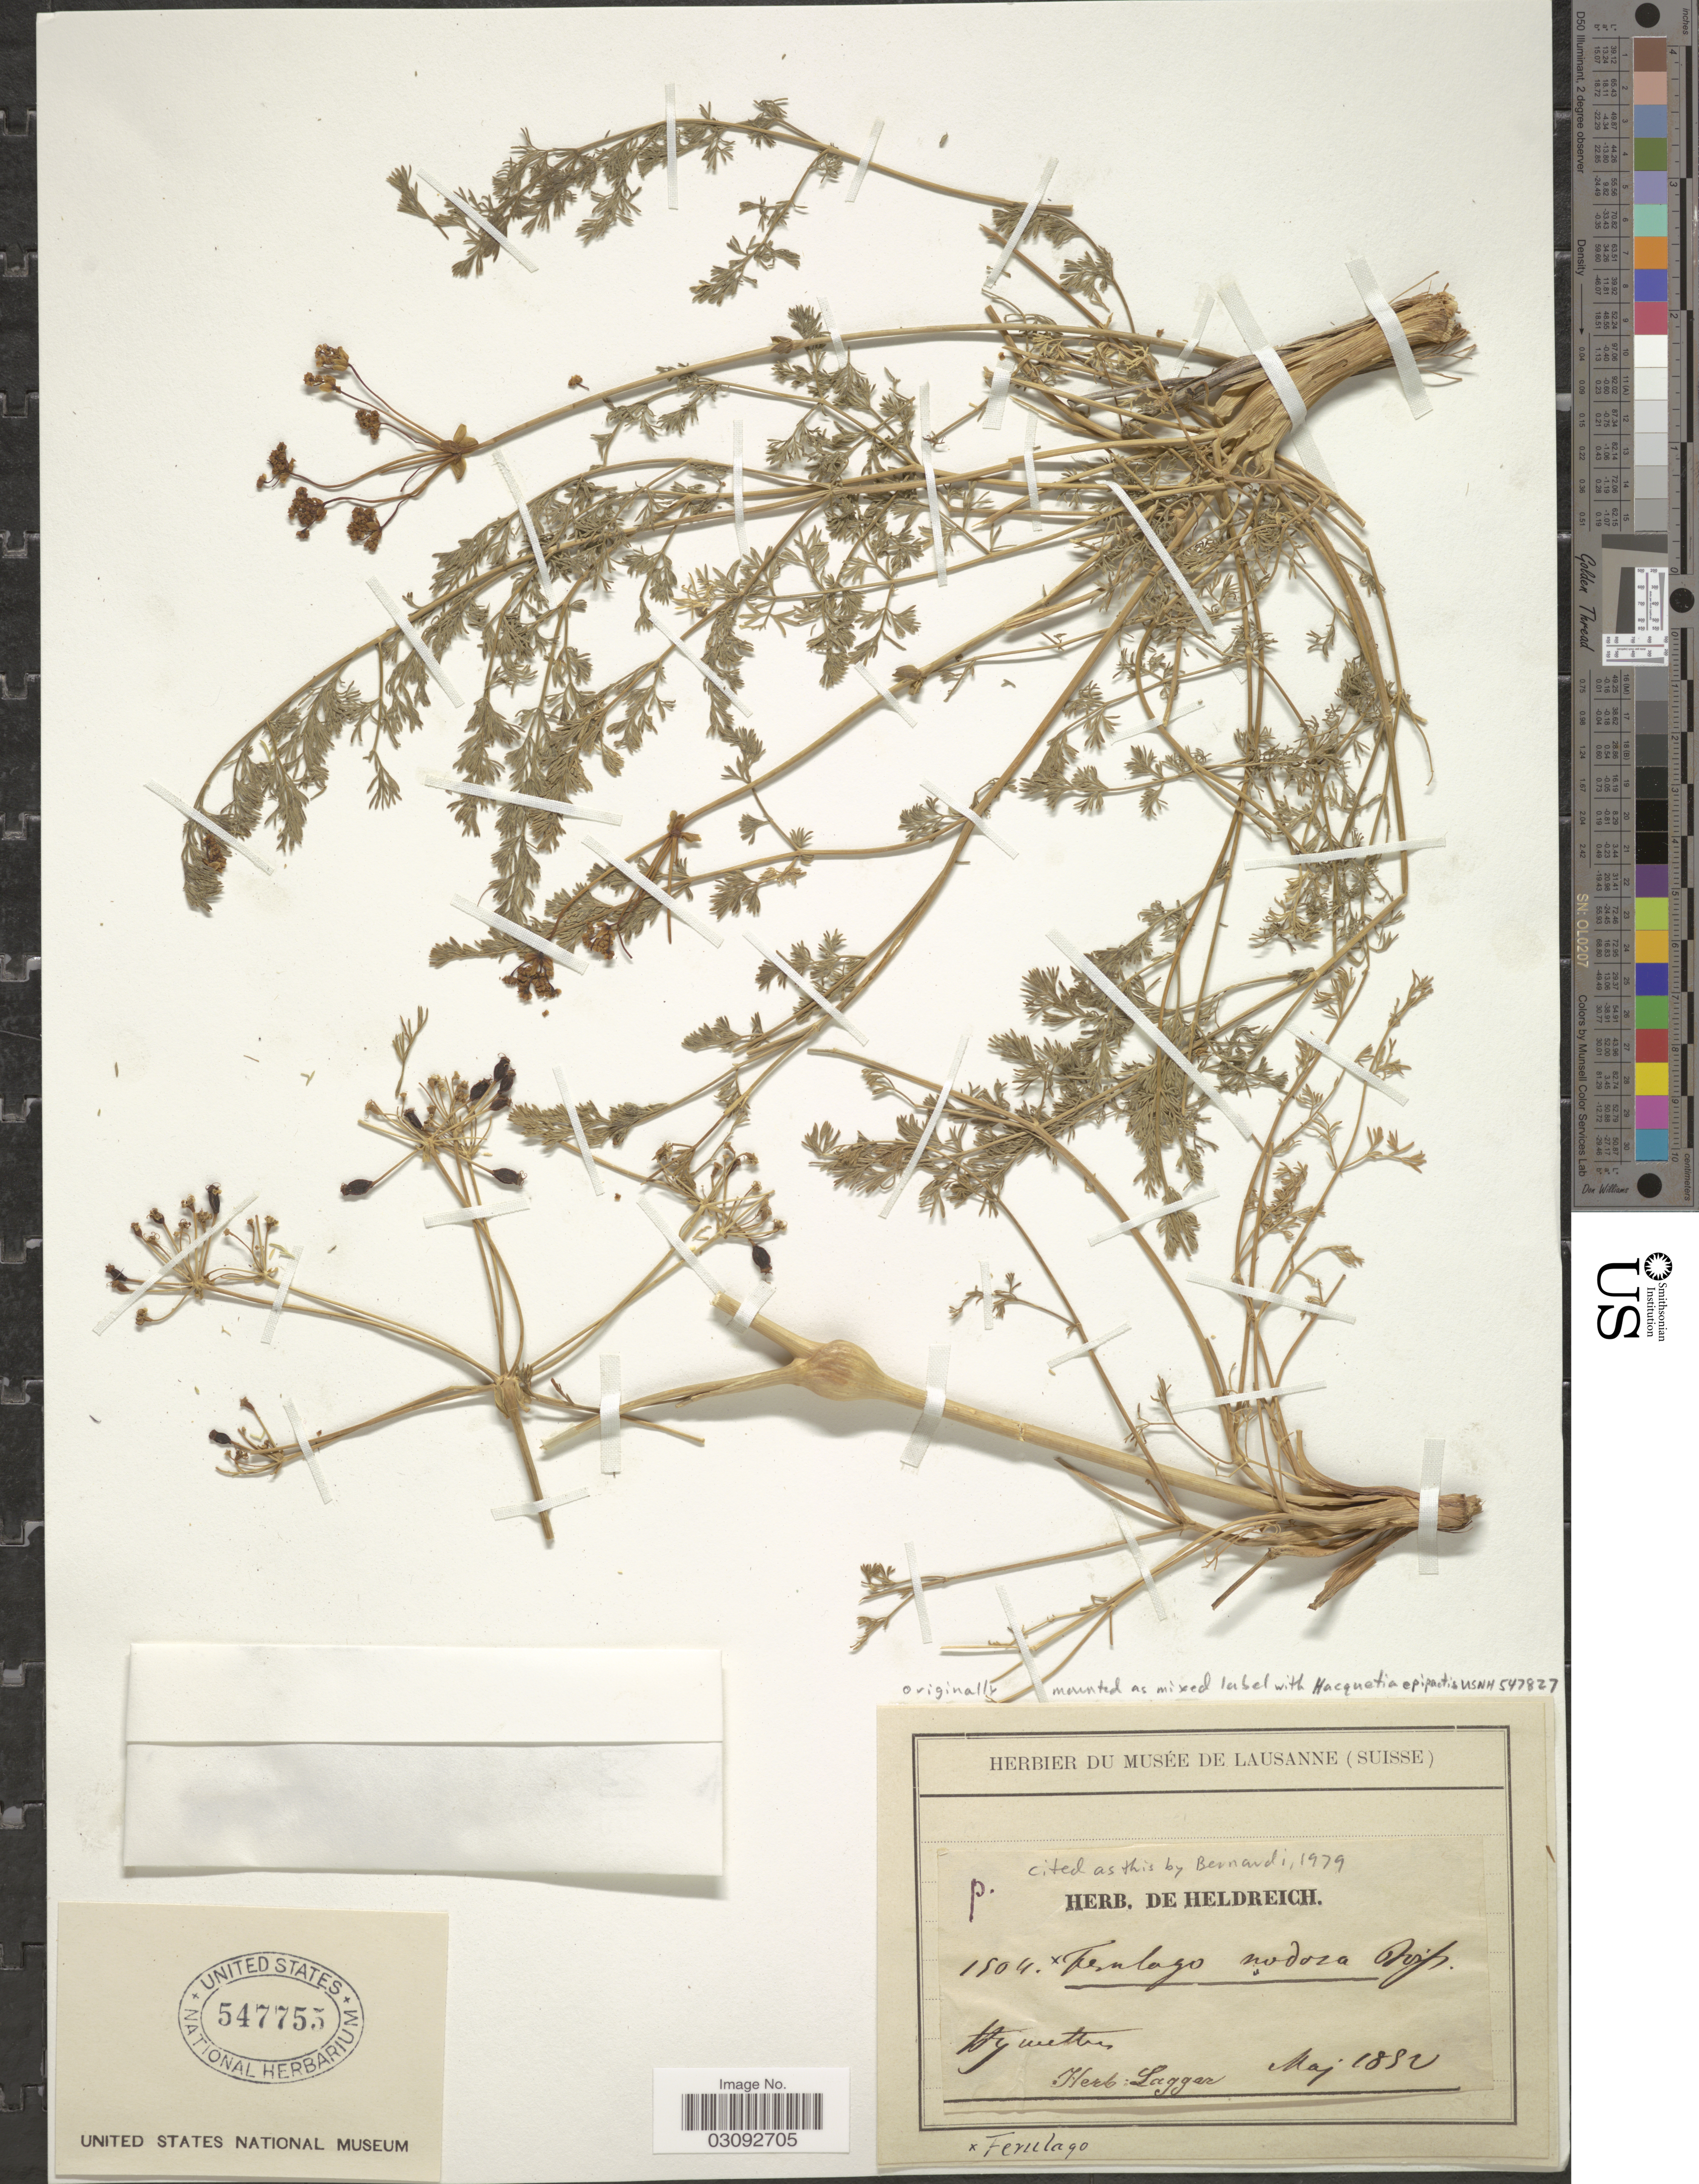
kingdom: Plantae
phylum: Tracheophyta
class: Magnoliopsida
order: Apiales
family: Apiaceae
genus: Ferulago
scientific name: Ferulago nodosa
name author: (L.) Boiss.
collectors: Ex herb. Lagger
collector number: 1504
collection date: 1882-05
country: Switzerland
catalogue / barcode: US 547755